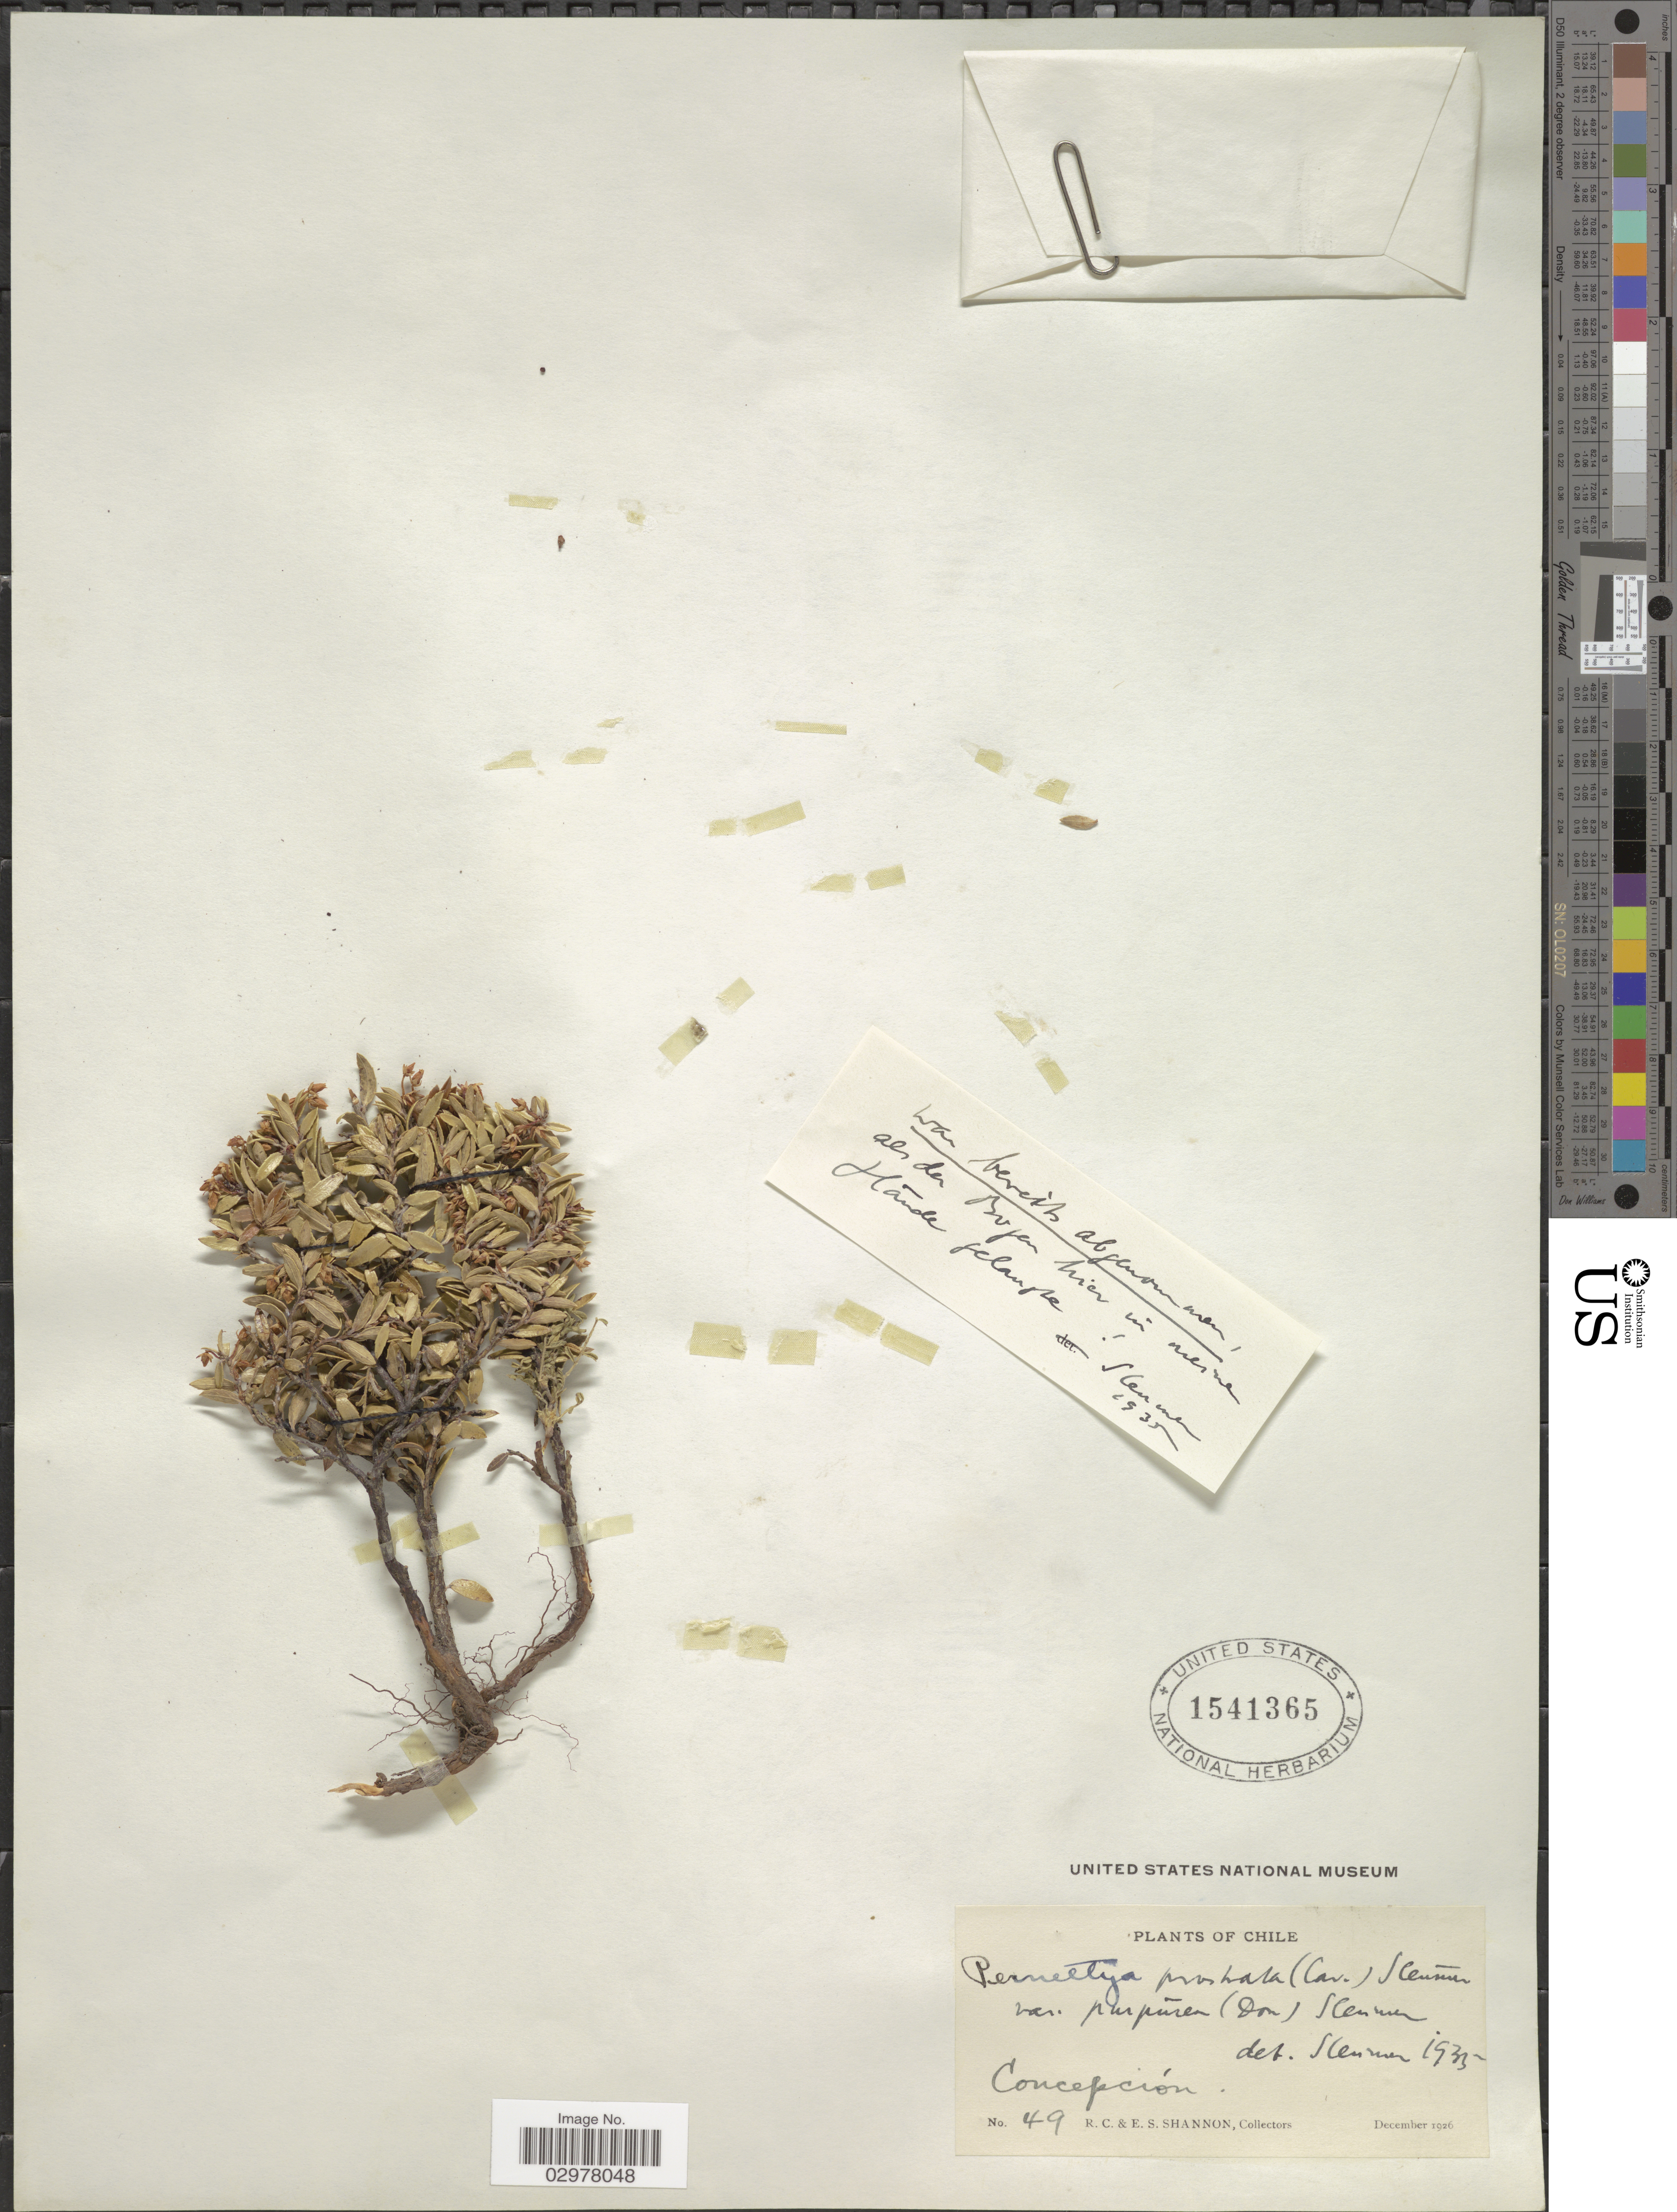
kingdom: Plantae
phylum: Tracheophyta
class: Magnoliopsida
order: Ericales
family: Ericaceae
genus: Pernettya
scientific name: Pernettya prostrata var. purpurea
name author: (D. Don ex G. Don) Sleumer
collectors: R. Shannon & E. Shannon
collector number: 49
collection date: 1926-12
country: Chile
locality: Concepción.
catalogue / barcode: US 1541365